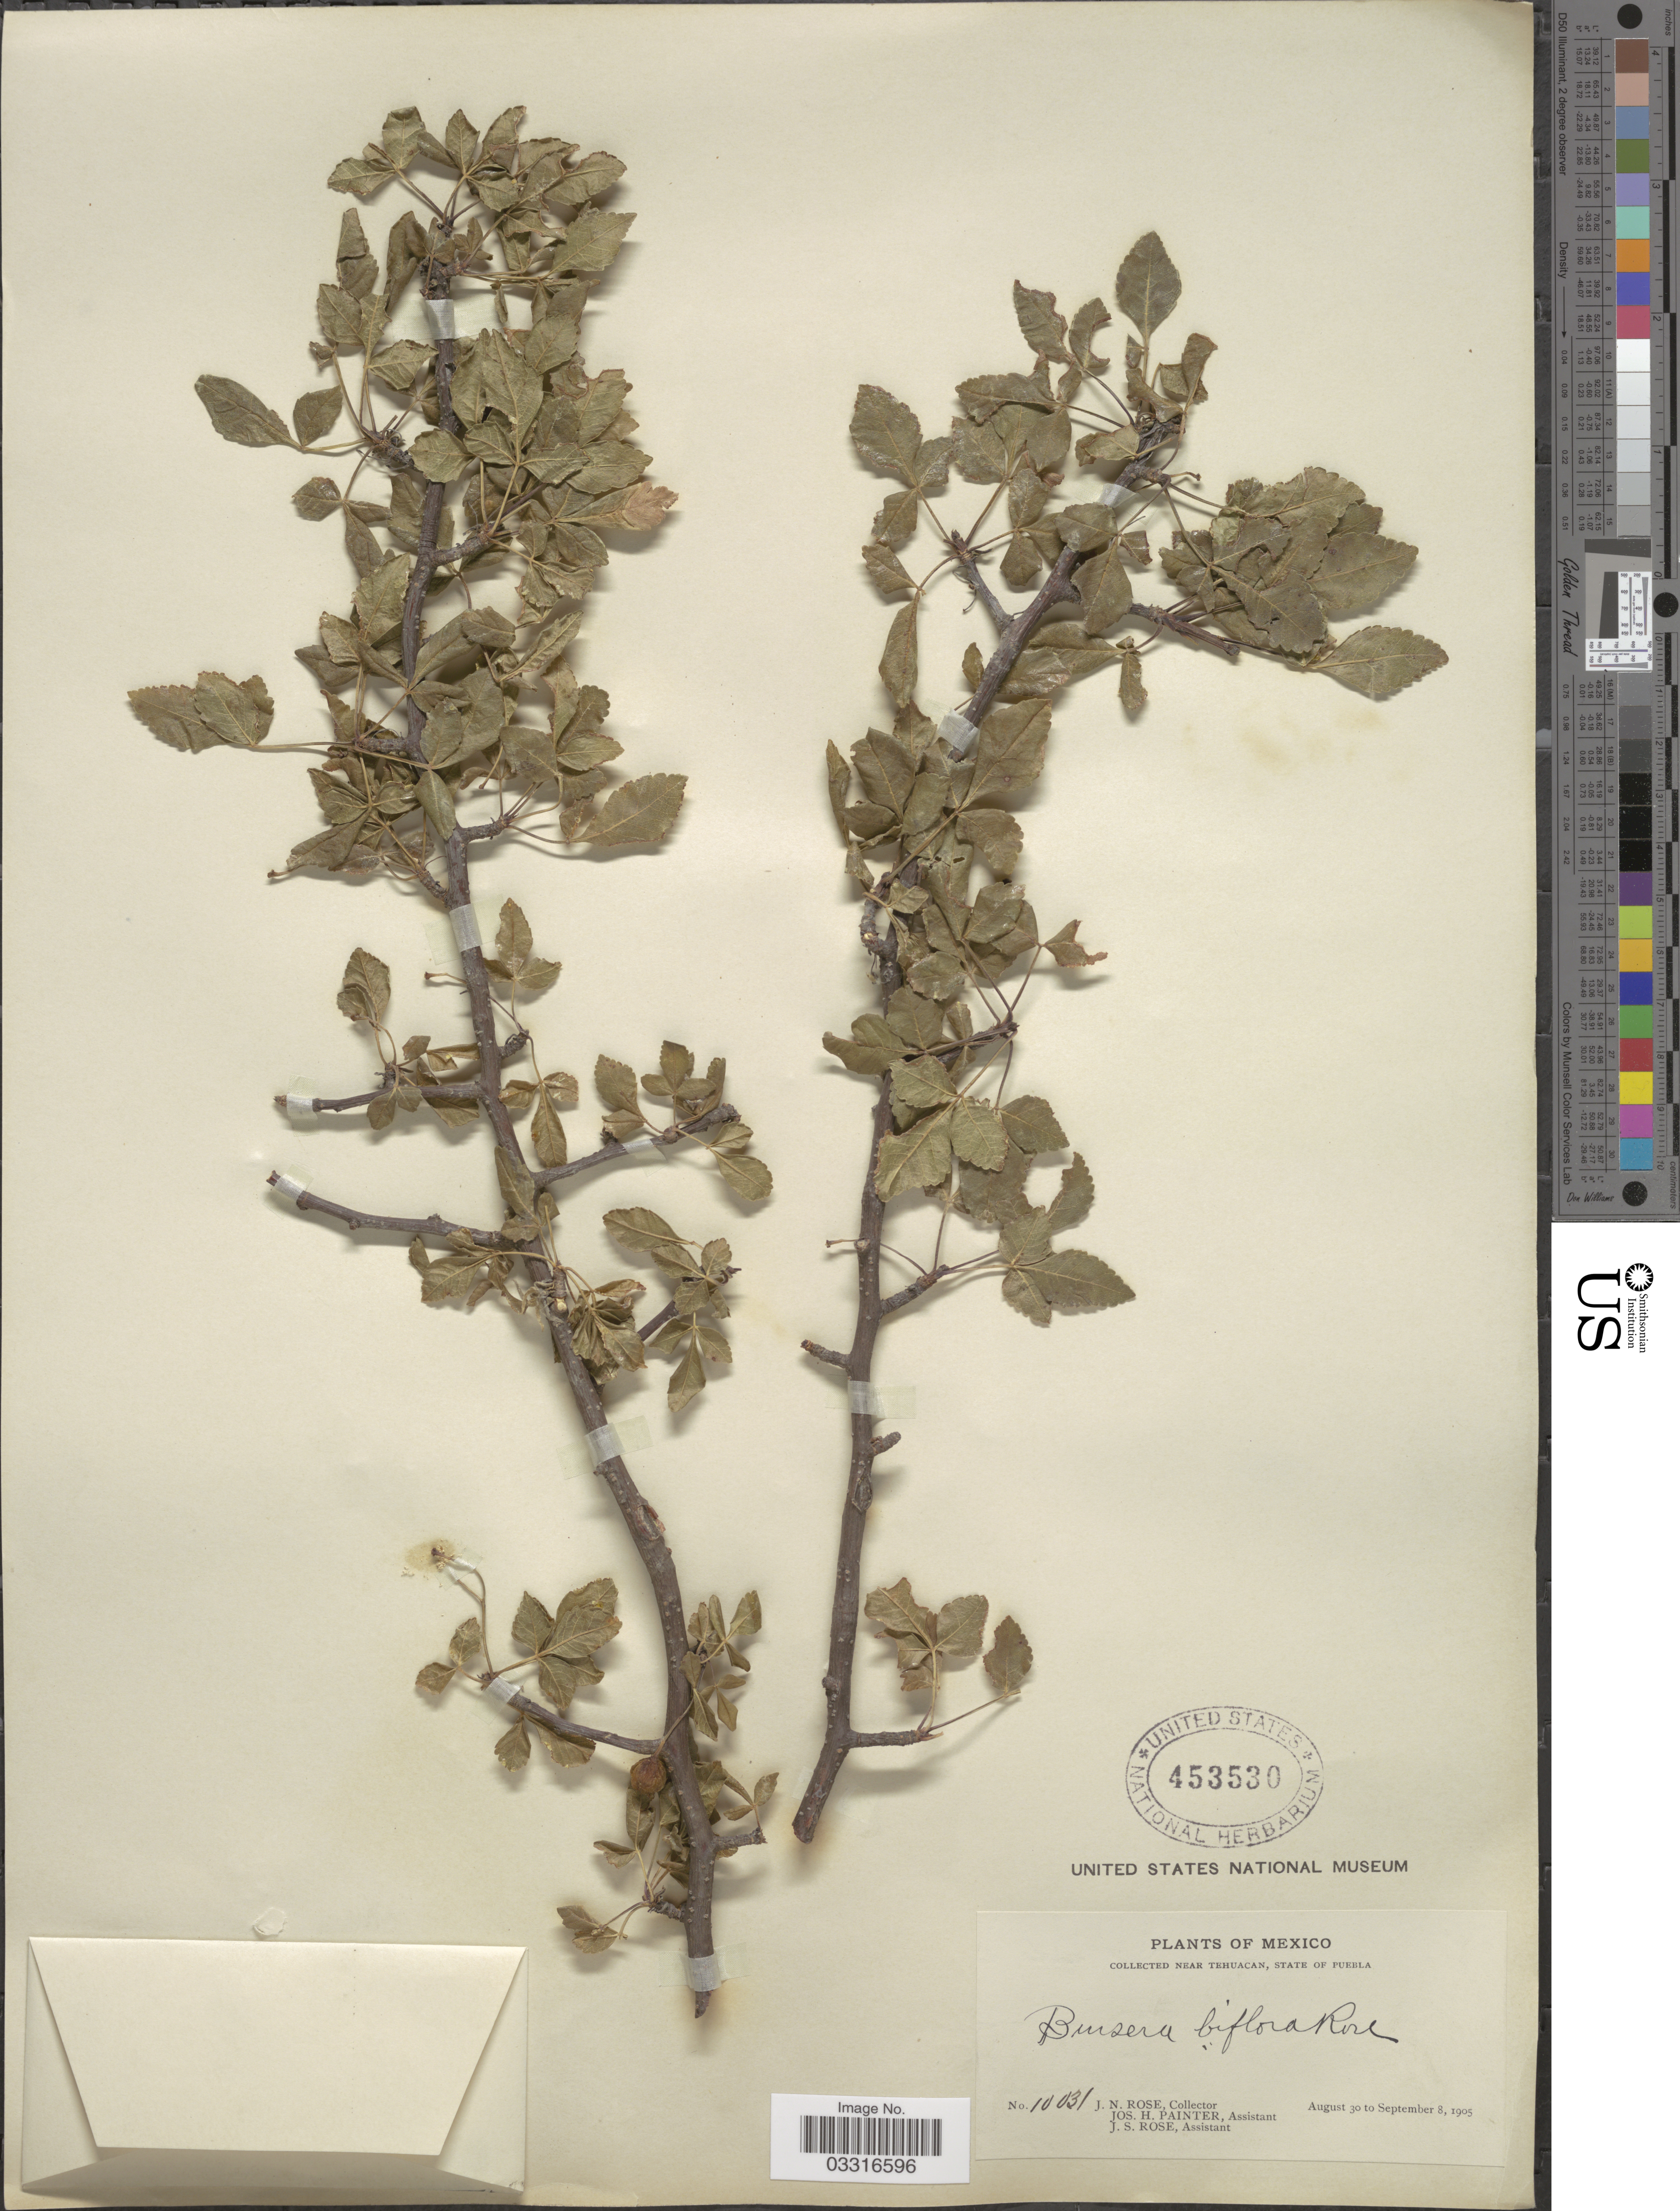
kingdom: Plantae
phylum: Tracheophyta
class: Magnoliopsida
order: Sapindales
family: Burseraceae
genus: Bursera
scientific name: Bursera biflora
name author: Standl.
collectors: J. N. Rose, J. H. Painter & J. S. Rose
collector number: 10031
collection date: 1905-08-30/1905-09-08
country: Mexico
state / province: Puebla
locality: Near Tehuacan.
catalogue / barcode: US 453530